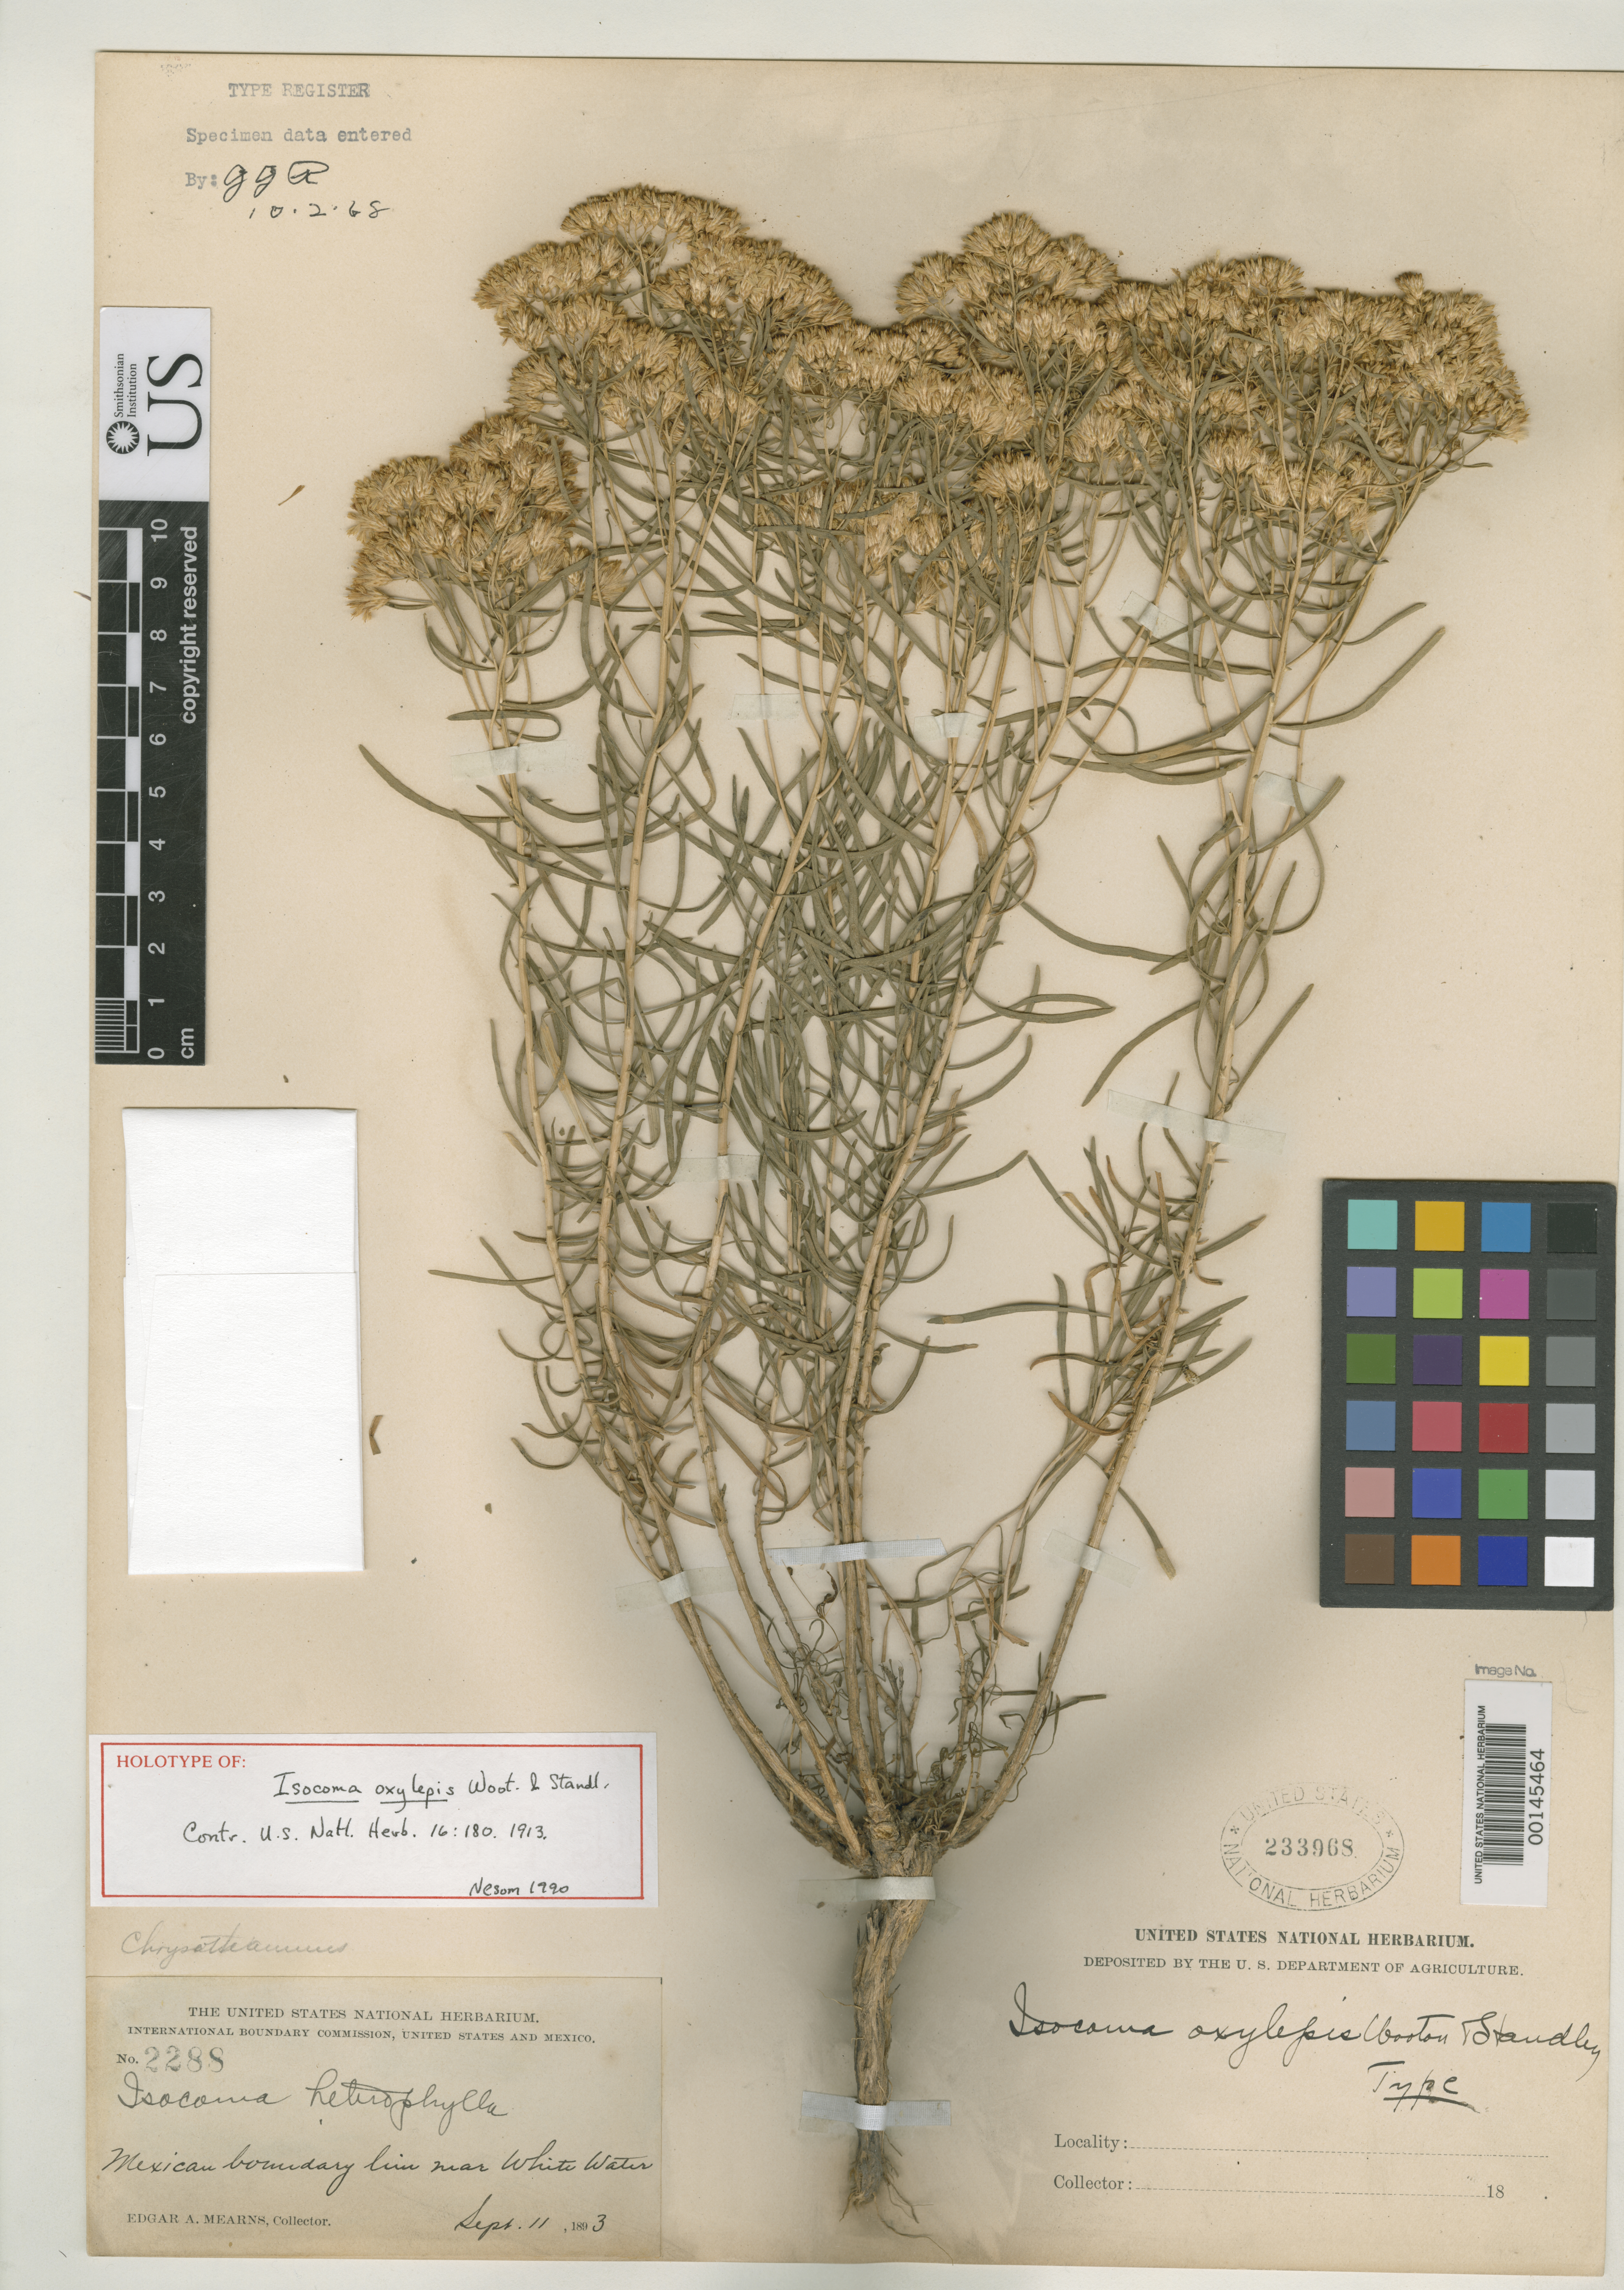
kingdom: Plantae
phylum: Tracheophyta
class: Magnoliopsida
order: Asterales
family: Asteraceae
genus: Isocoma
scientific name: Isocoma oxylepis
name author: Wooton & Standl.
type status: Holotype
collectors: E. A. Mearns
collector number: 2288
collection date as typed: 11 Sep 1893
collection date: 1893-09-11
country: Mexico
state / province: Chihuahua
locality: Mexican boundary line near White Water.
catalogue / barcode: US 233968